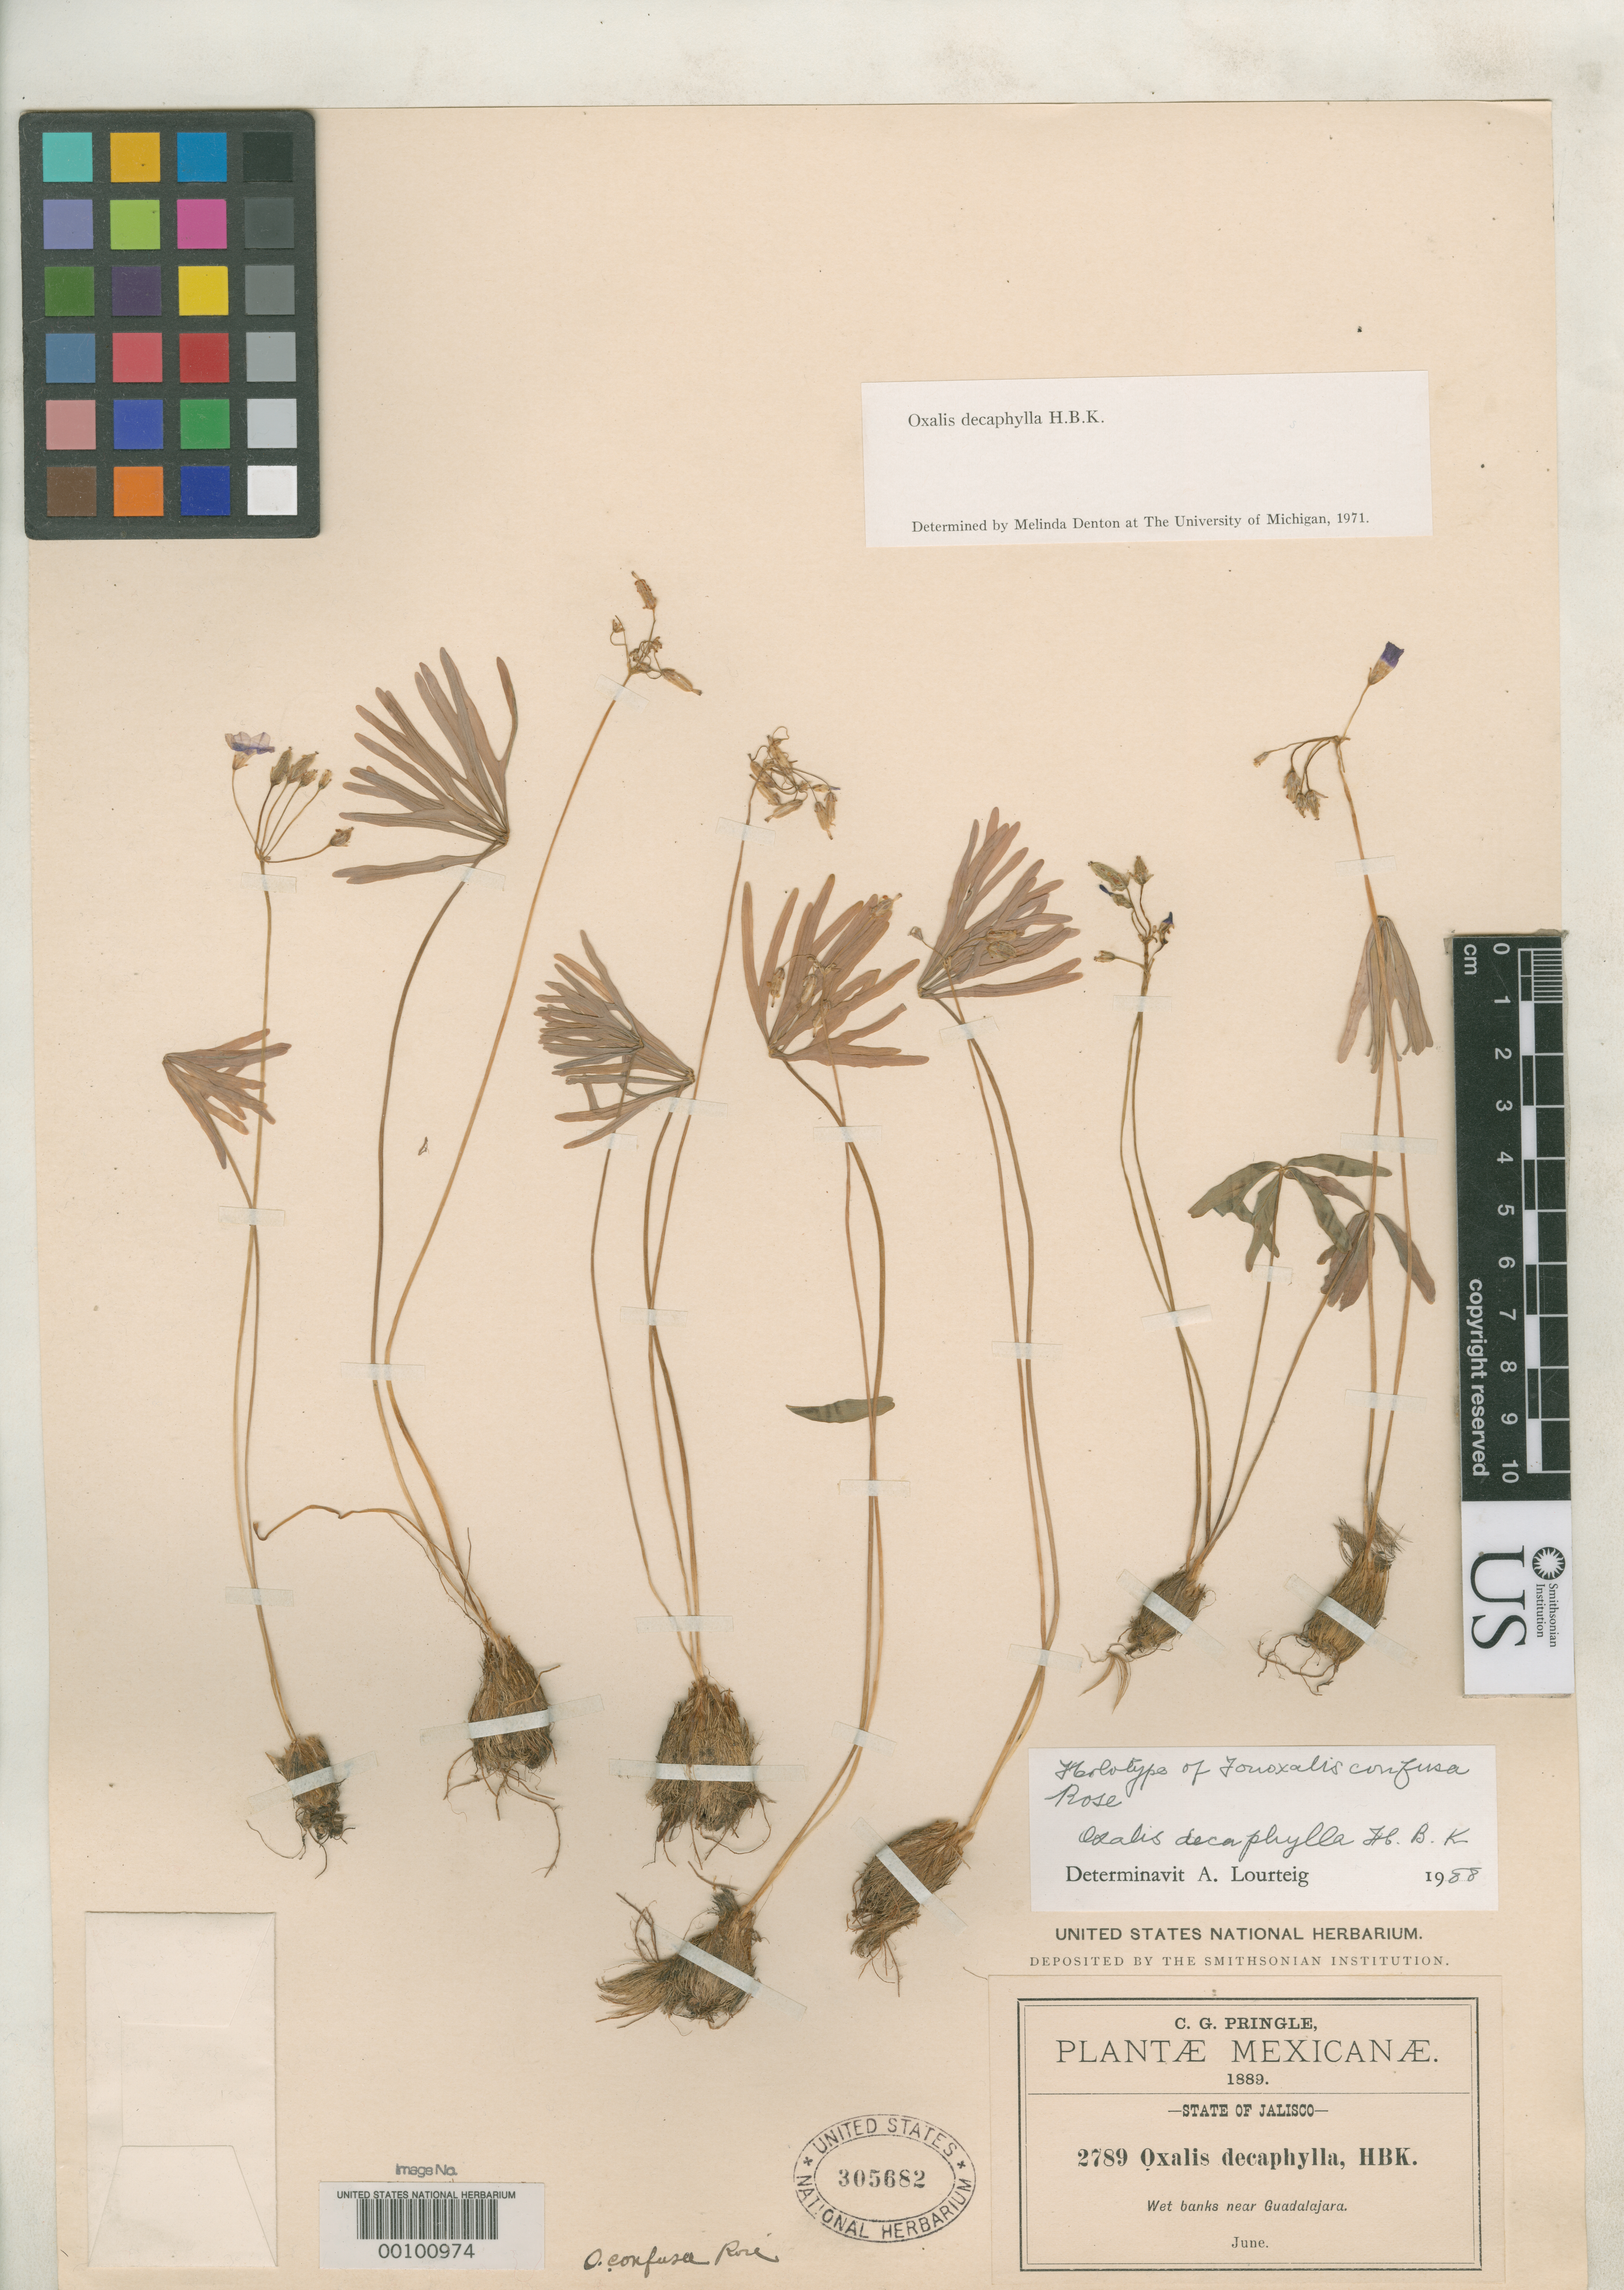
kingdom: Plantae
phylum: Tracheophyta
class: Magnoliopsida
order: Oxalidales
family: Oxalidaceae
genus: Ionoxalis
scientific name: Ionoxalis confusa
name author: Rose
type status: Holotype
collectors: C. G. Pringle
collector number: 2789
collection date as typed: Jun 1889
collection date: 1889-06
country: Mexico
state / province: Jalisco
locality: Banks near Guadalajara.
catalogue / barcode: US 305682